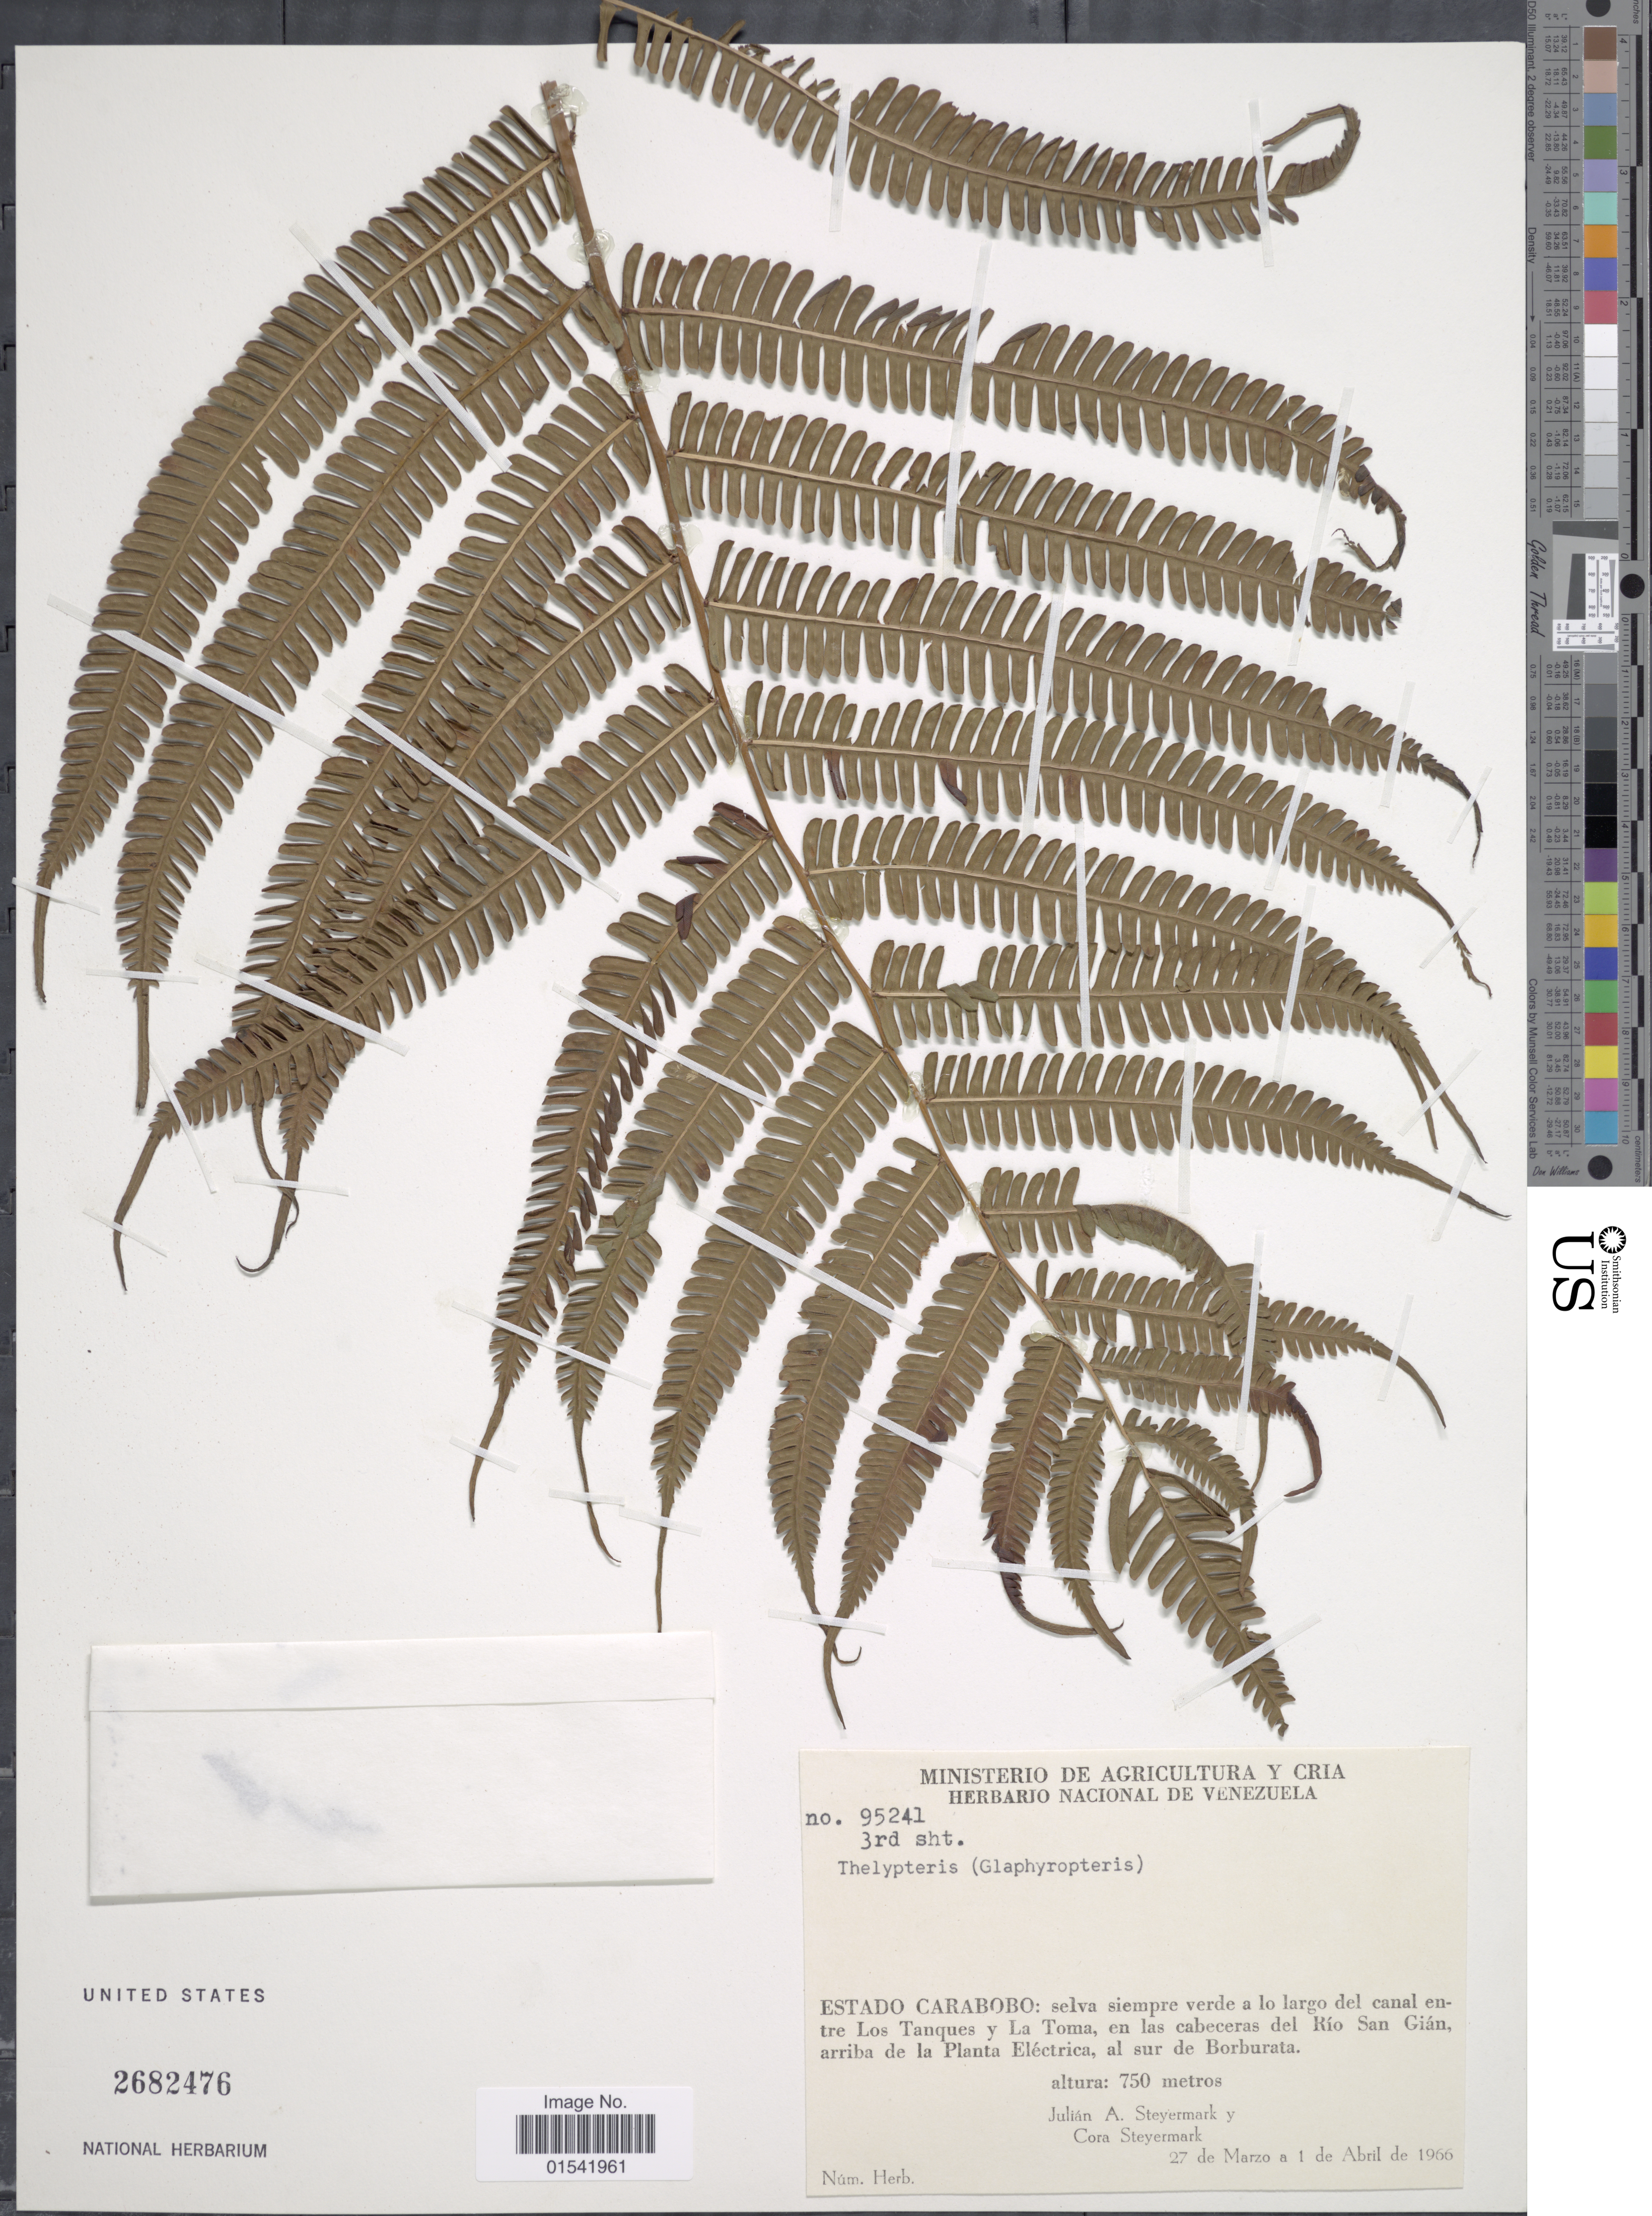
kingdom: Plantae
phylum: Tracheophyta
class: Polypodiopsida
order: Polypodiales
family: Thelypteridaceae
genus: Steiropteris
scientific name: Steiropteris decussata var. decussata (L.) comb. nov., ined. 2015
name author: (L.)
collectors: J. Steyermark & C. Steyermark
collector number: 95241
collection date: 1966-03-27/1966-04-01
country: Venezuela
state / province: Carabobo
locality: Selva siempre verde a lo largo del canal entre Los Tanques y La Toma, en las cabeceras del Río San Gián, arriba de la Planta Eléctrica, al sur de Borburata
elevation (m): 750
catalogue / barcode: US 2682476